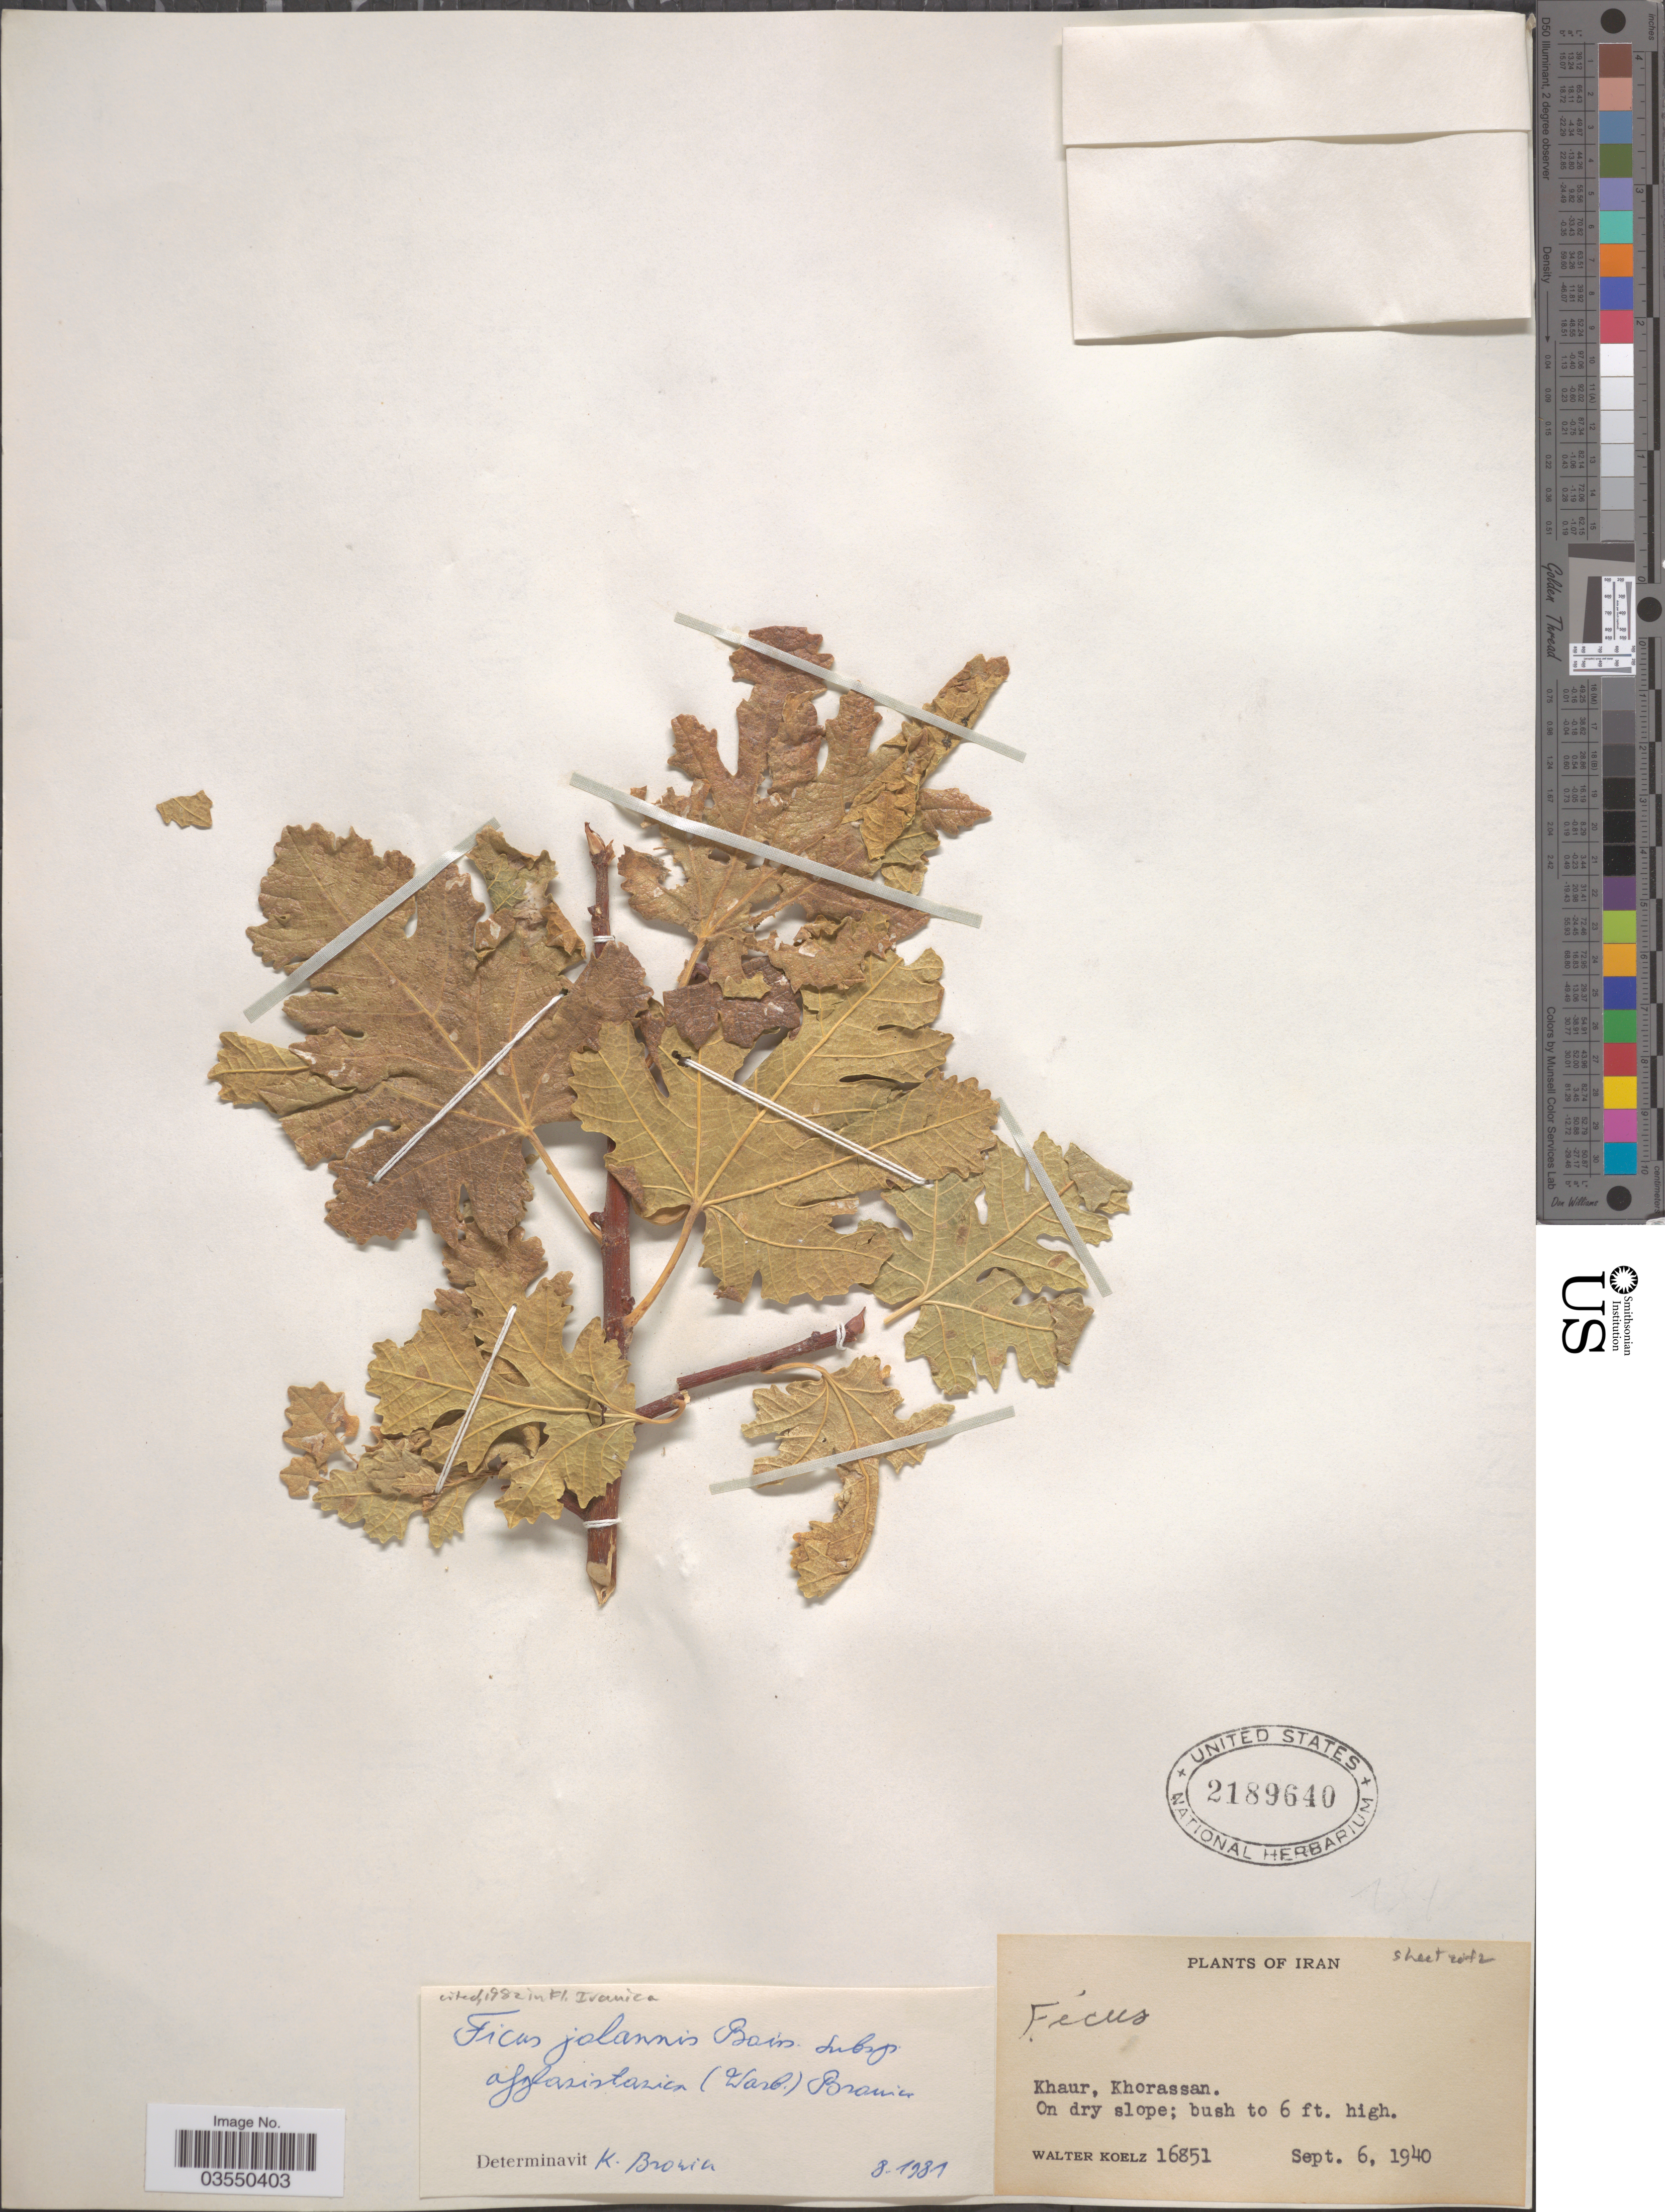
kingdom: Plantae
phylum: Tracheophyta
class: Magnoliopsida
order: Rosales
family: Moraceae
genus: Ficus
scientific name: Ficus johannis subsp. afghanistanica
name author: (Warb.) Browicz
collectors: W. N. Koelz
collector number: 16851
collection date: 1940-09-06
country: Iran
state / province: Khorasan [obsolete]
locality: Khaur.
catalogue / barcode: US 2189640